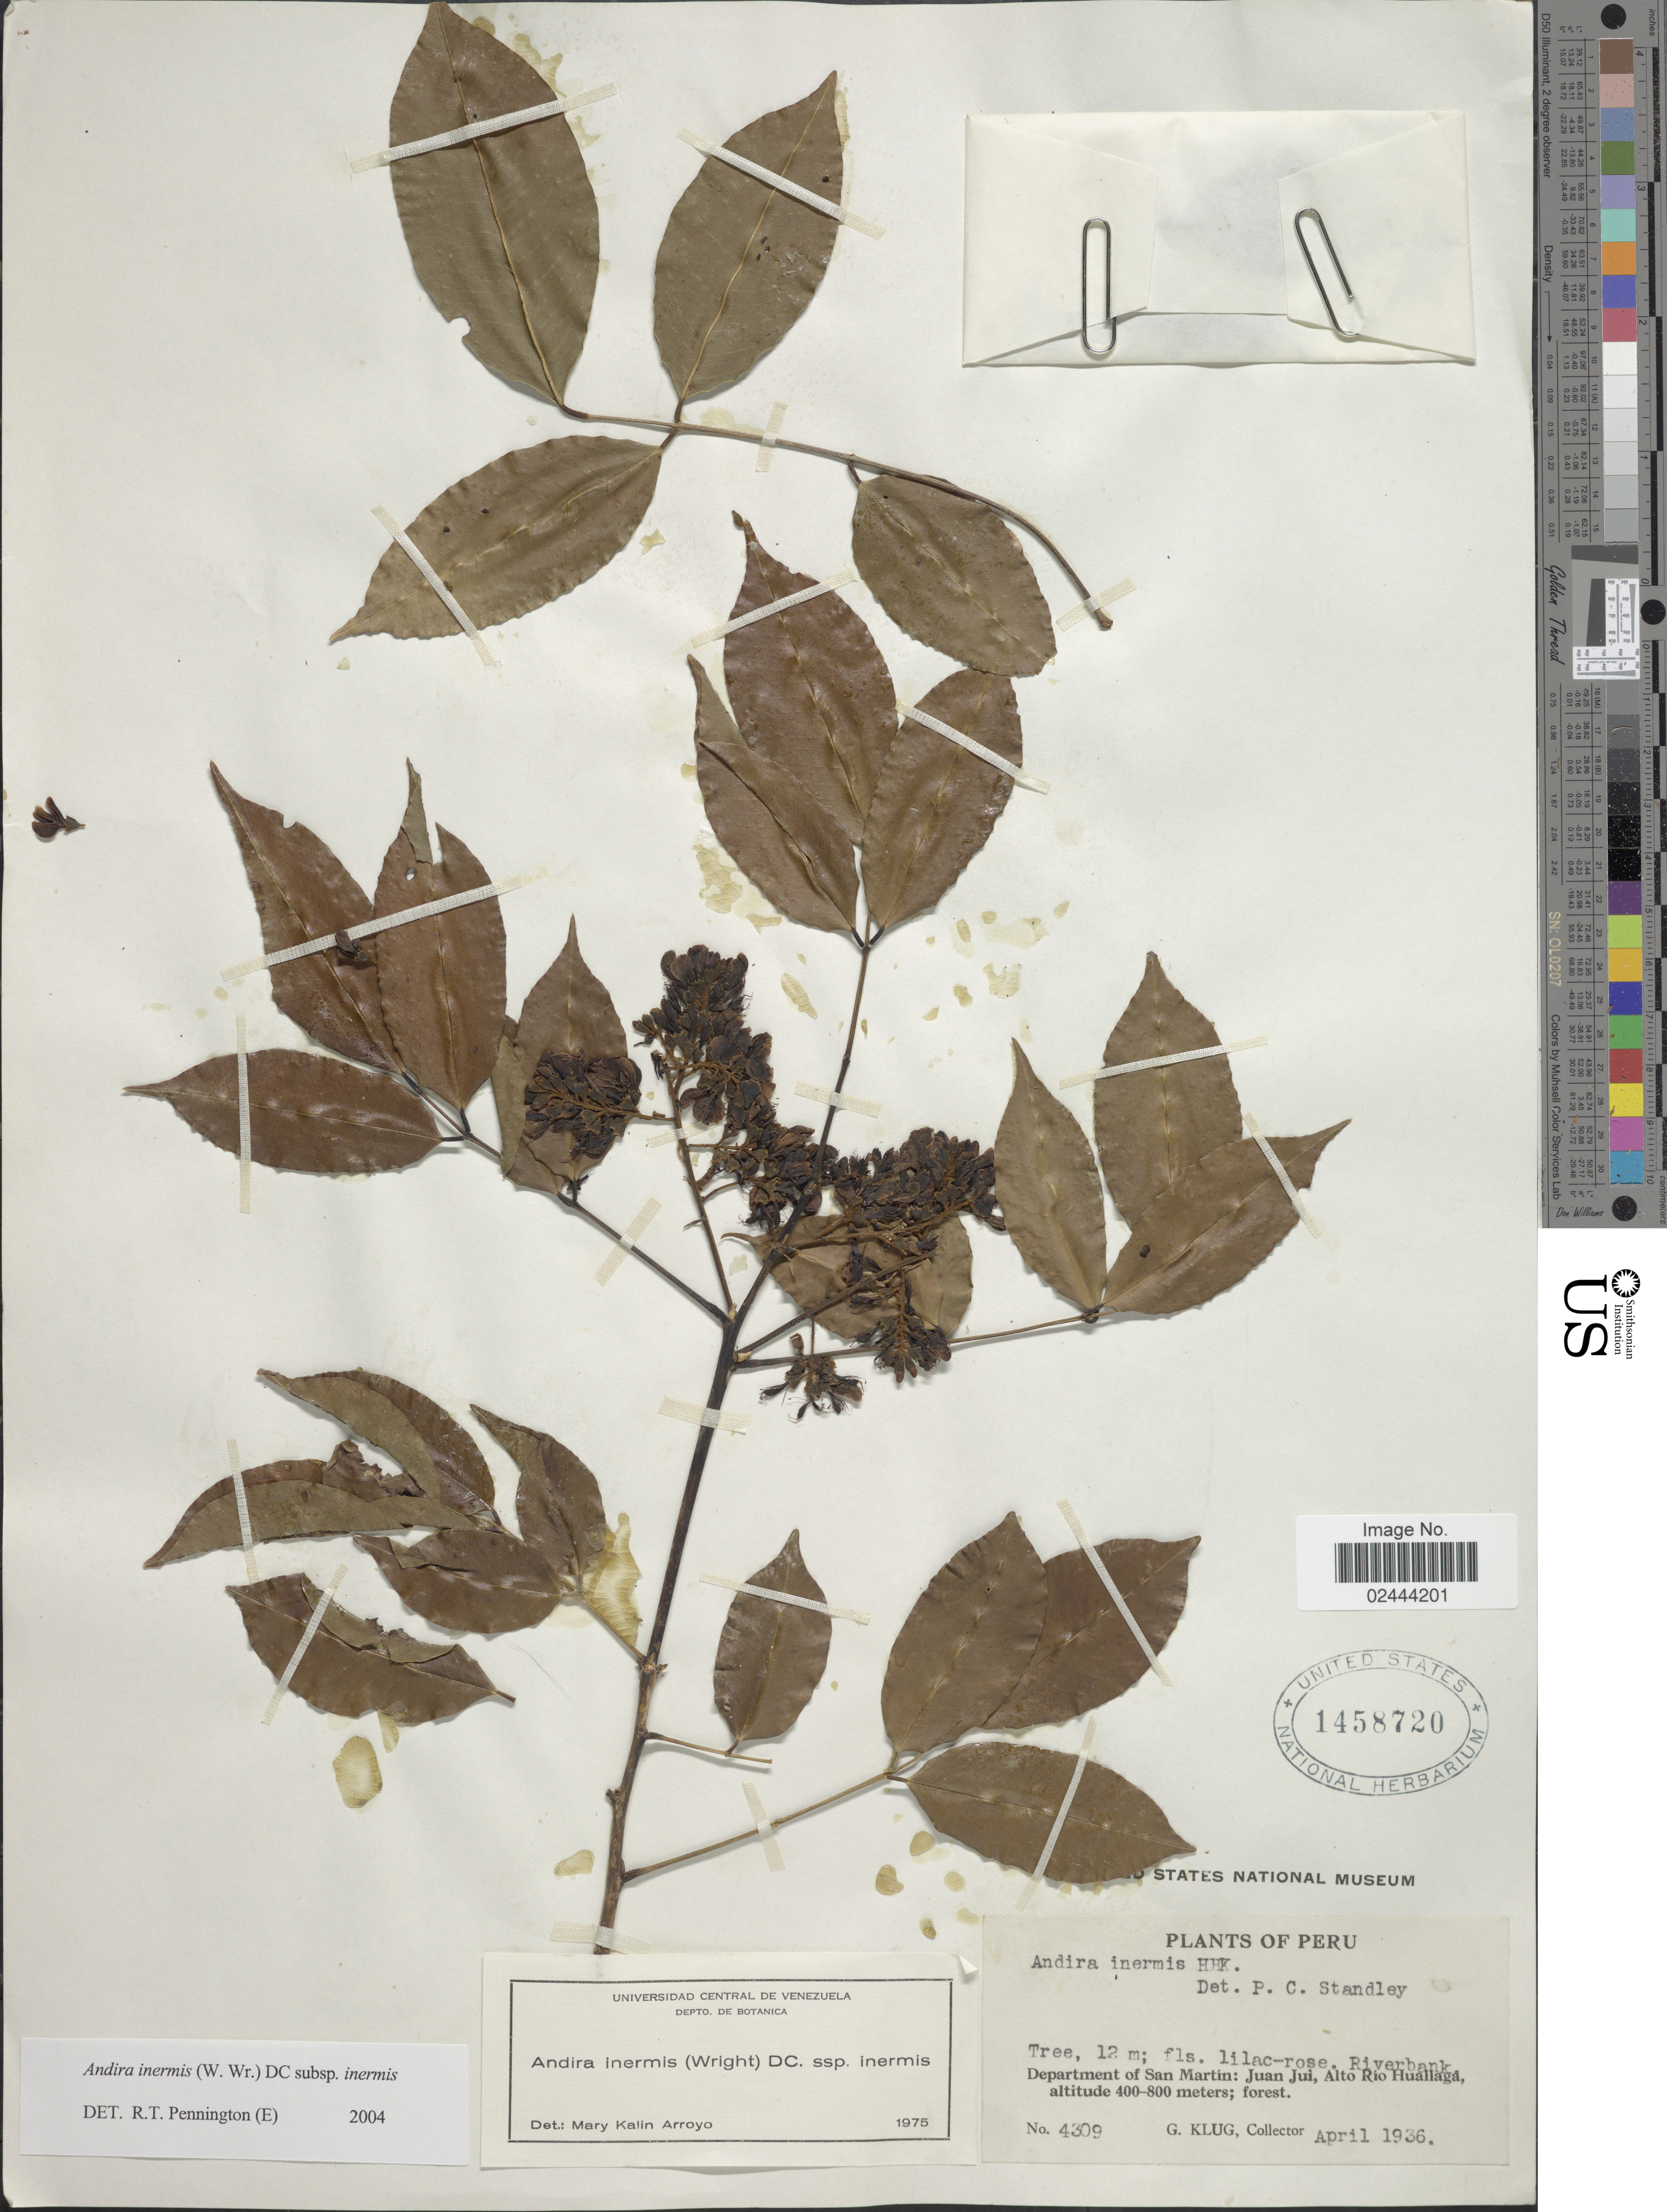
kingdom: Plantae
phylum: Tracheophyta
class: Magnoliopsida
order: Fabales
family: Fabaceae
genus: Andira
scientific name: Andira inermis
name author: (W. Wright) Kunth ex DC.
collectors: G. Klug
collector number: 4309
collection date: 1936-04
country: Peru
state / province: San Martín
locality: Riverbank. Juan Jui, Alto Rio Huallaga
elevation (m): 400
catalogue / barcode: US 1458720